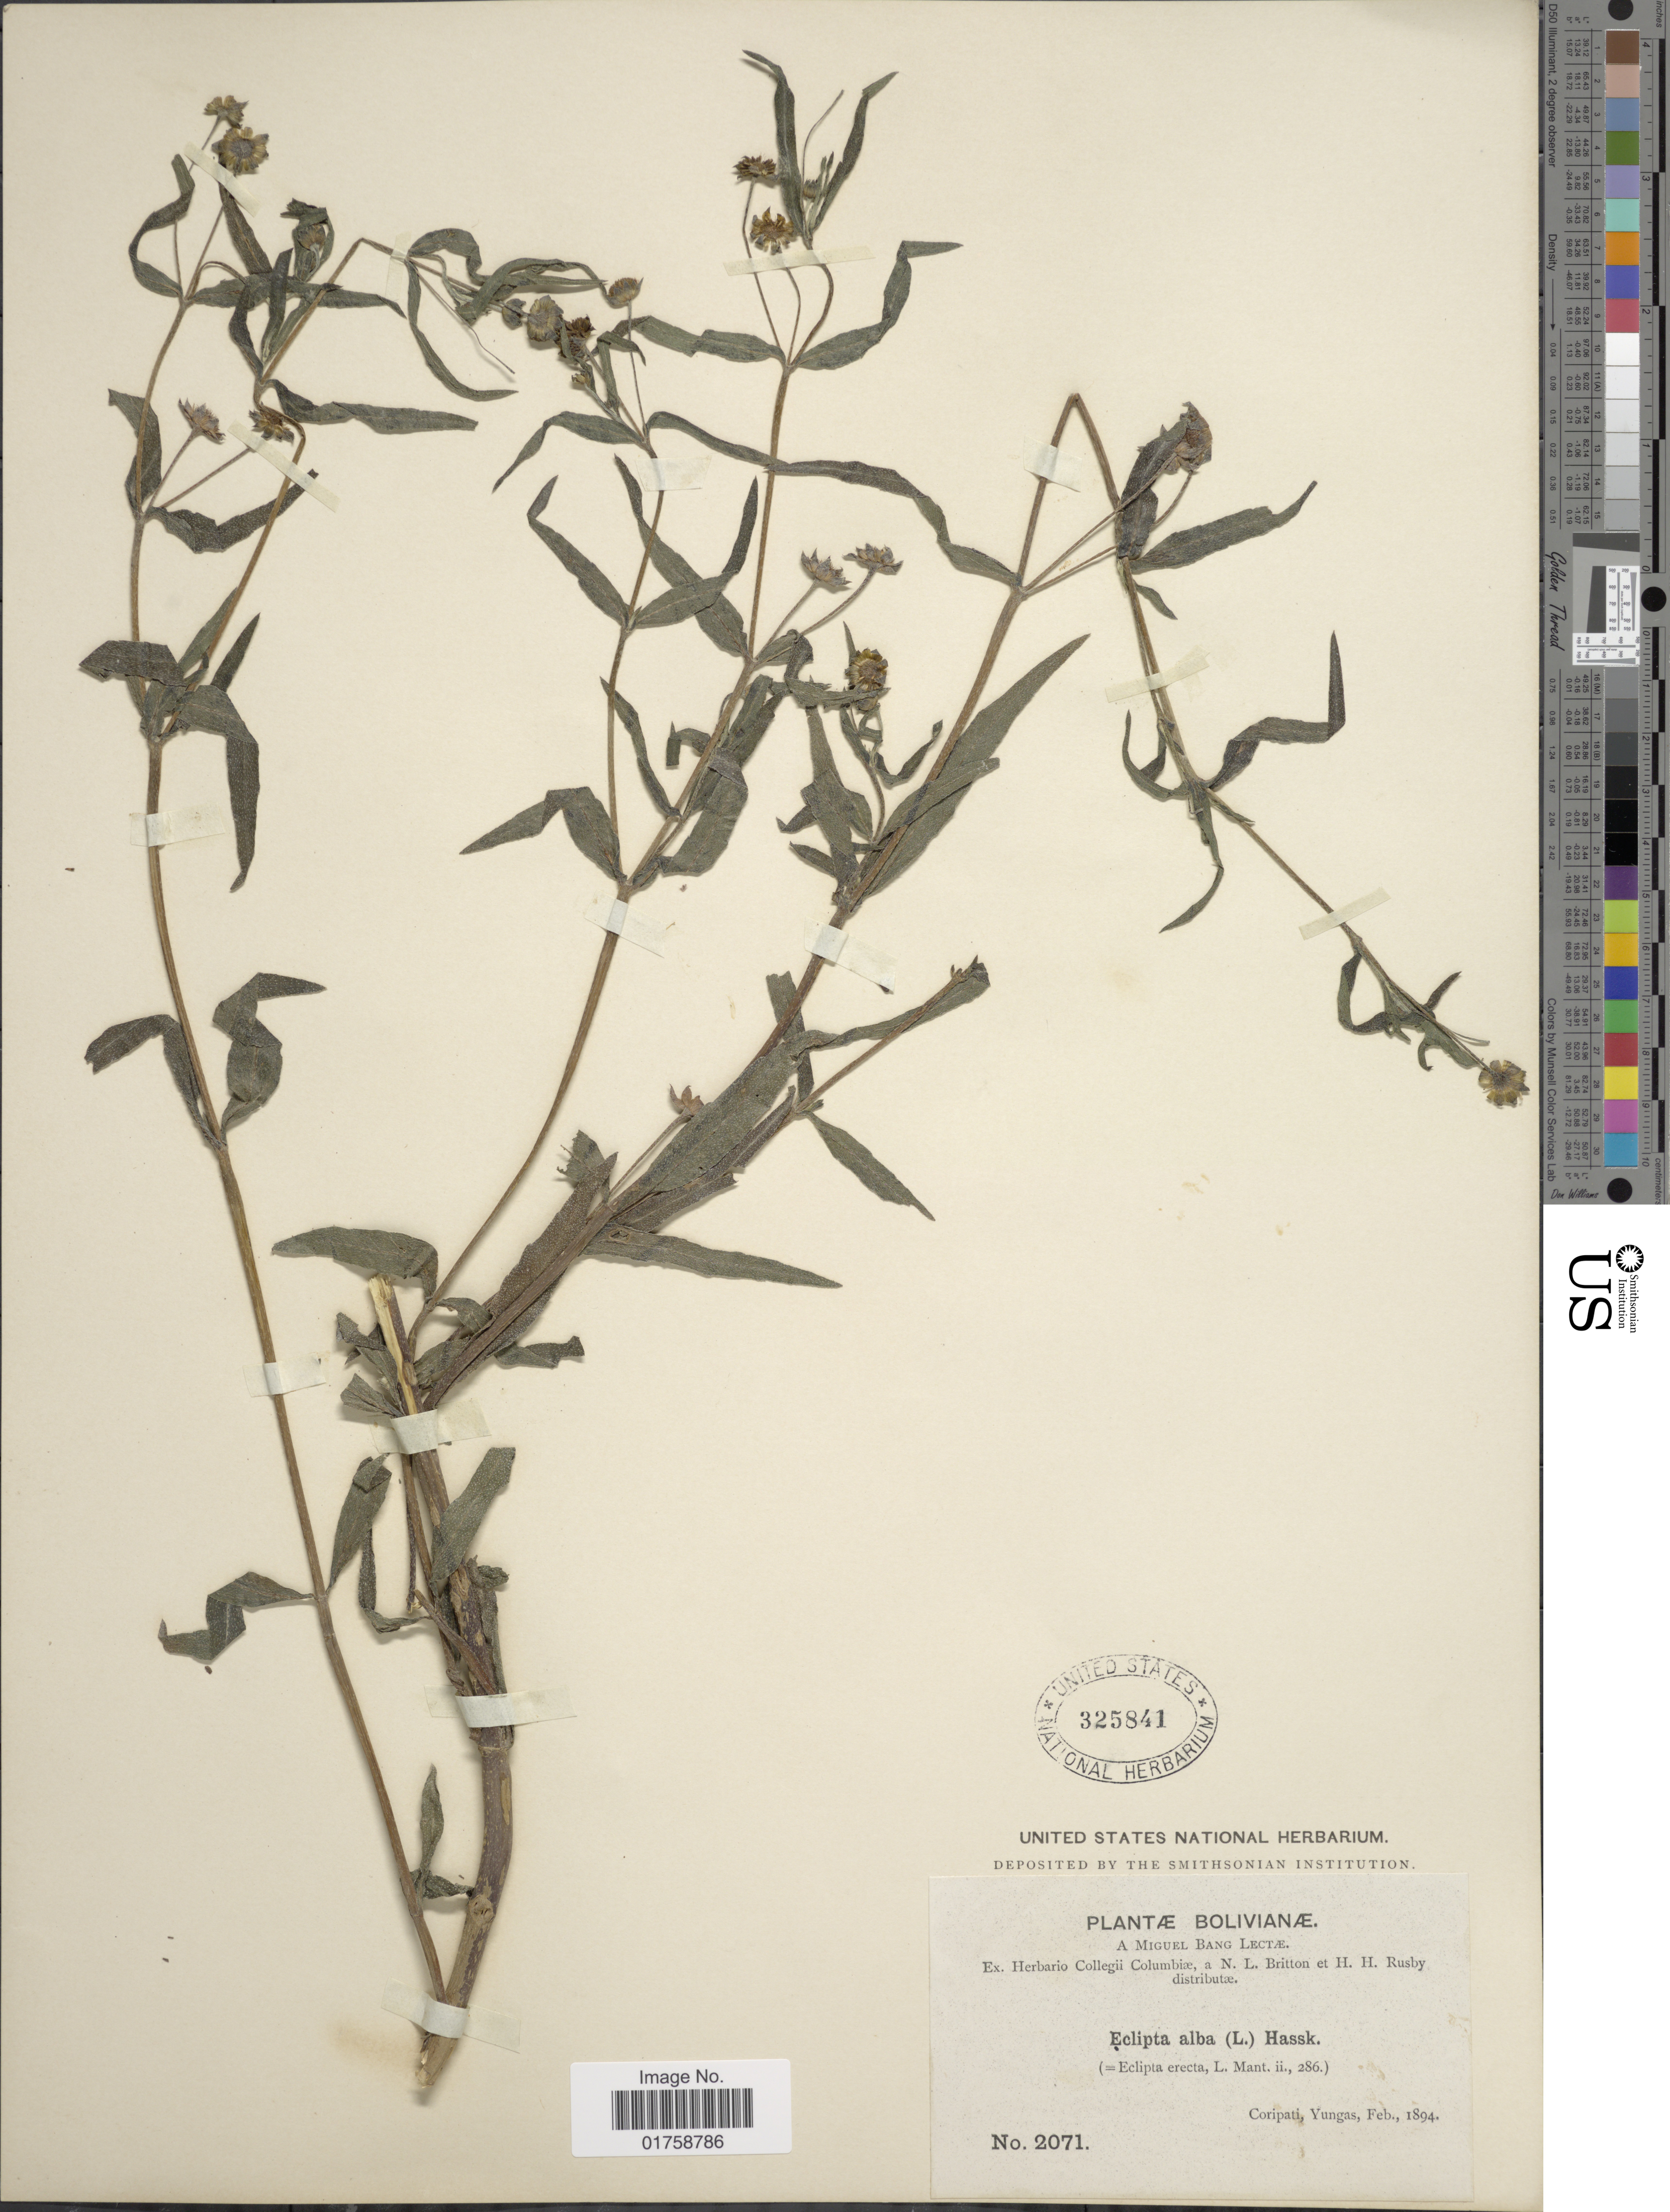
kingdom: Plantae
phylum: Tracheophyta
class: Magnoliopsida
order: Asterales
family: Asteraceae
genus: Eclipta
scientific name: Eclipta alba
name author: (L.) Hassk.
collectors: M. Bang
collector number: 2071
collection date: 1894-01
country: Bolivia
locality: Bolivianæ. Coripati, yungas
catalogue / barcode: US 325841